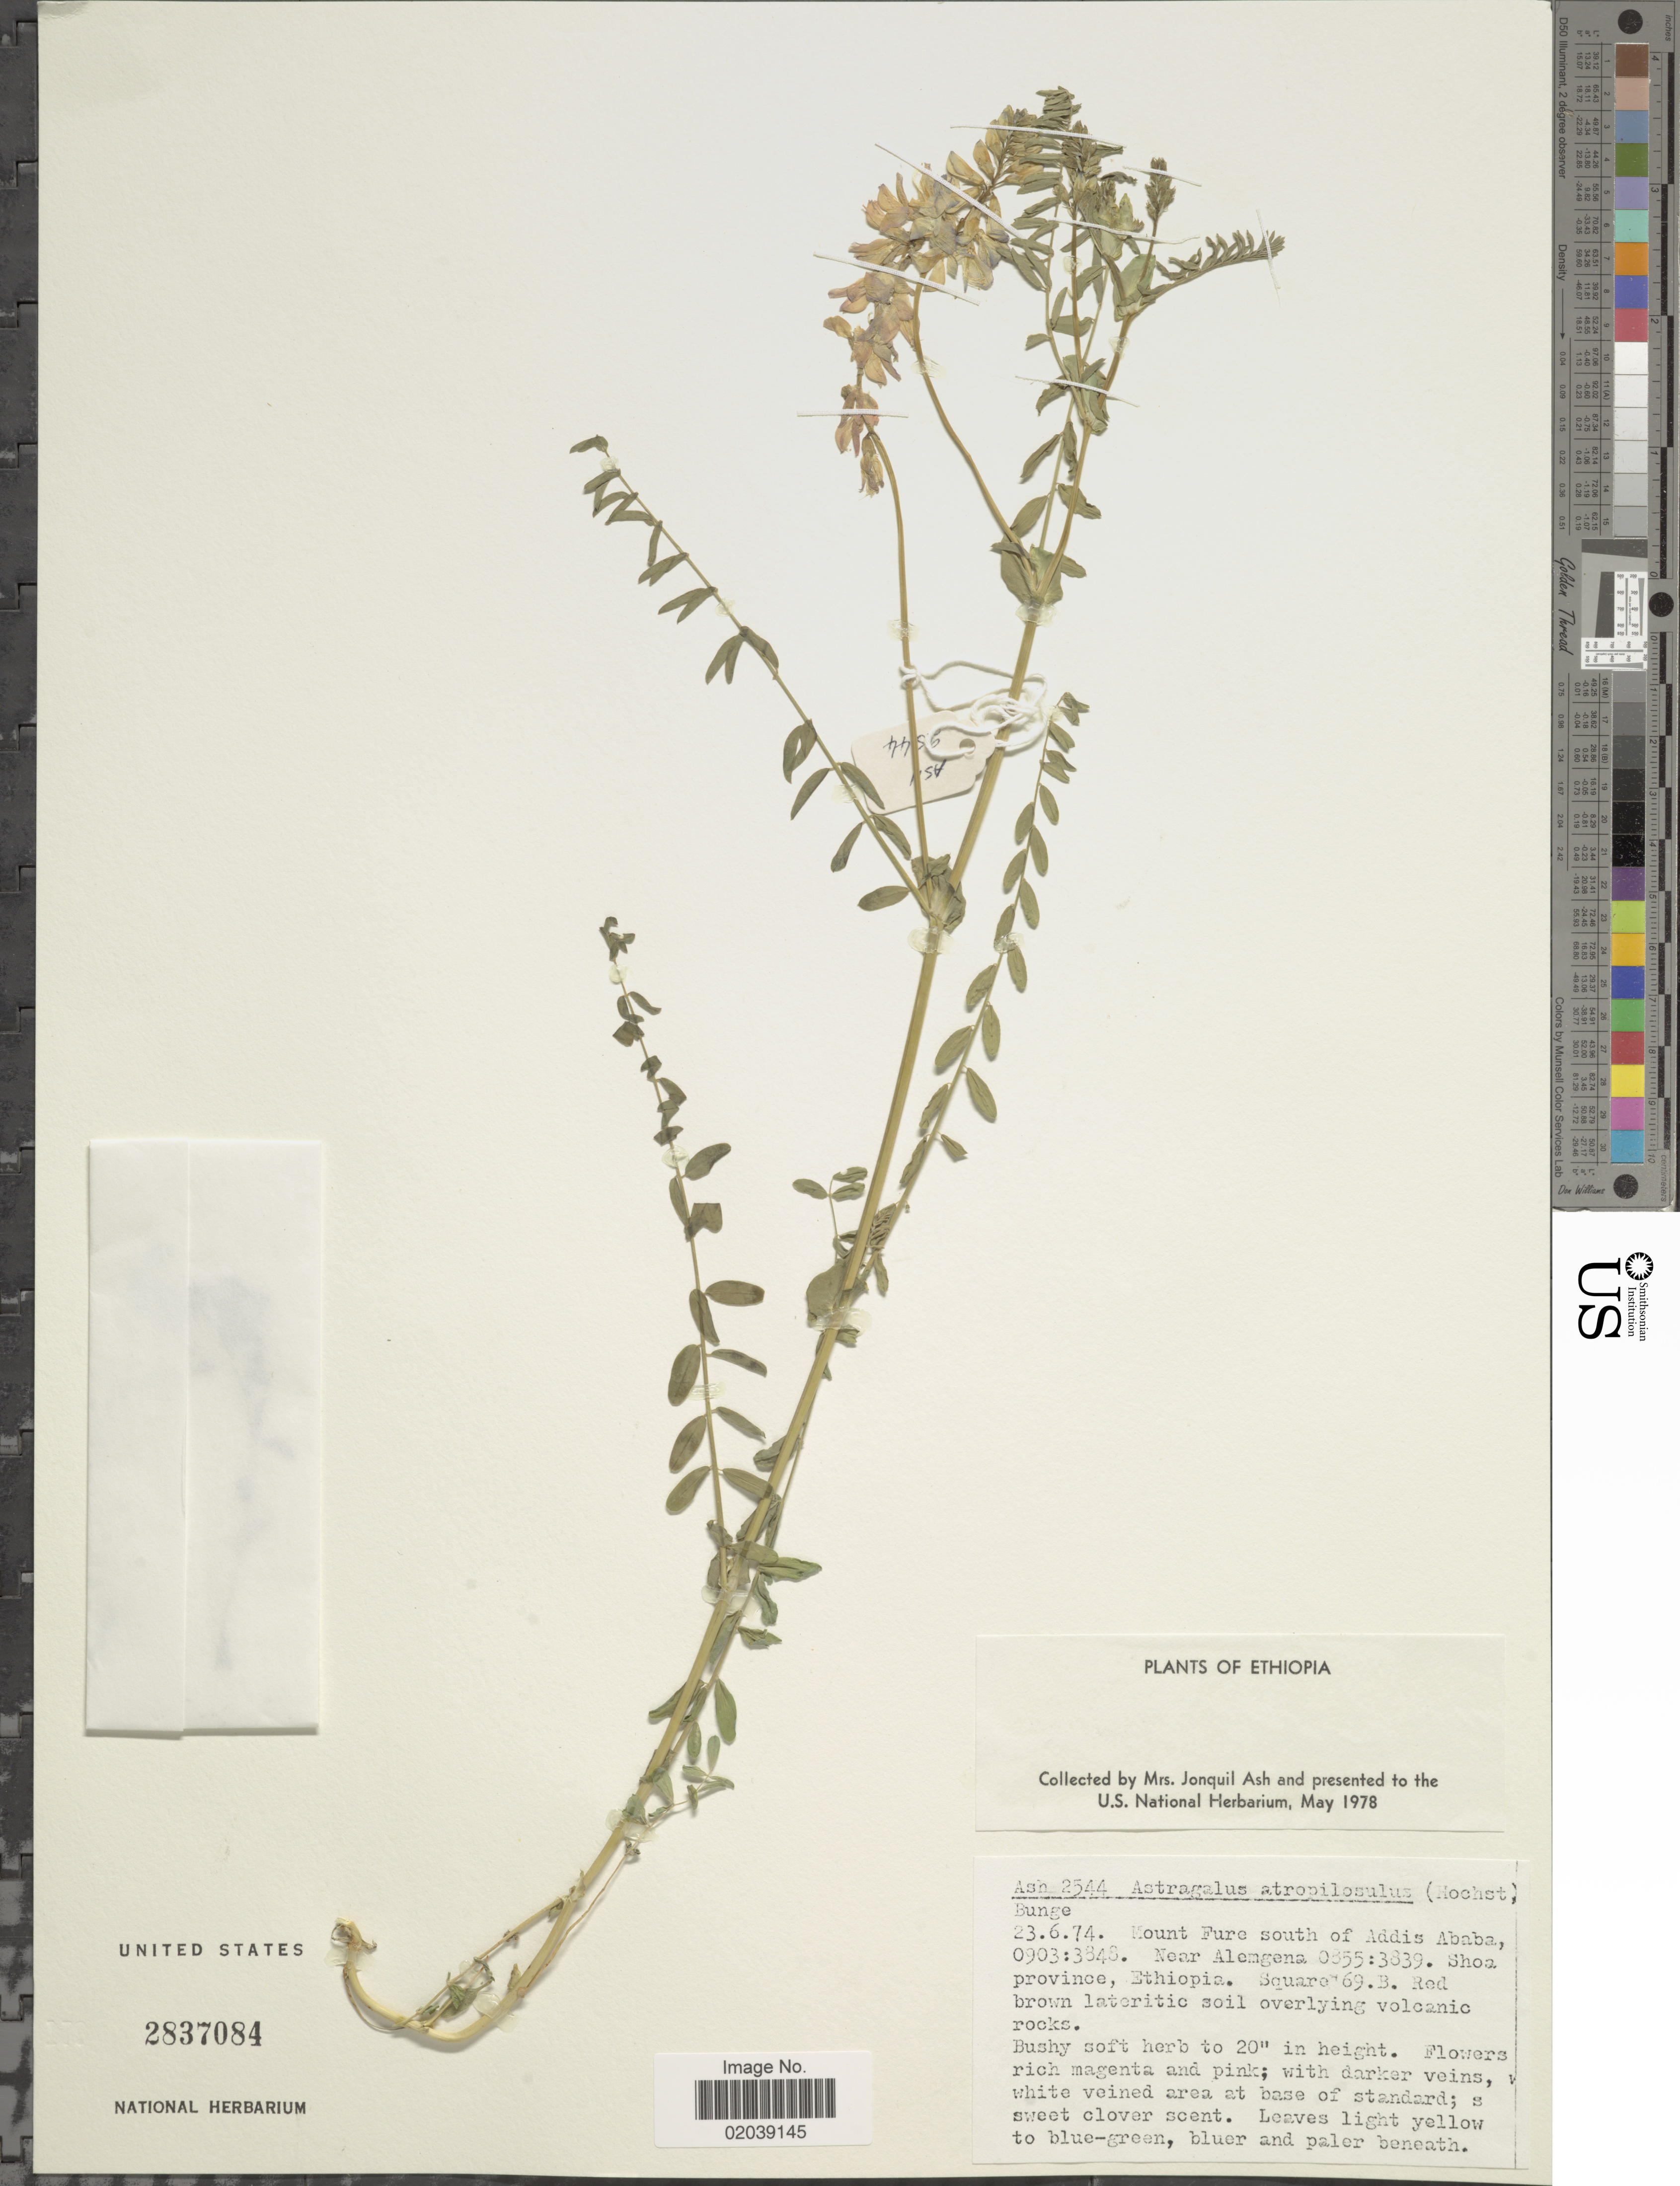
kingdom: Plantae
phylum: Tracheophyta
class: Magnoliopsida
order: Fabales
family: Fabaceae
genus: Astragalus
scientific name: Astragalus atropilosulus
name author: (Hochst.) Bunge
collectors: J. Ash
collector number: Ash 2544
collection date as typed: Transcribed d/m/y: 23/6/74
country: Ethiopia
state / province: Addis Ababa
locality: Mount Fure south of Addis Ababa 0903:3848. Near Alemgena 0855:3839. Shoa Province, Ethiopia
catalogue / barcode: US 2837084